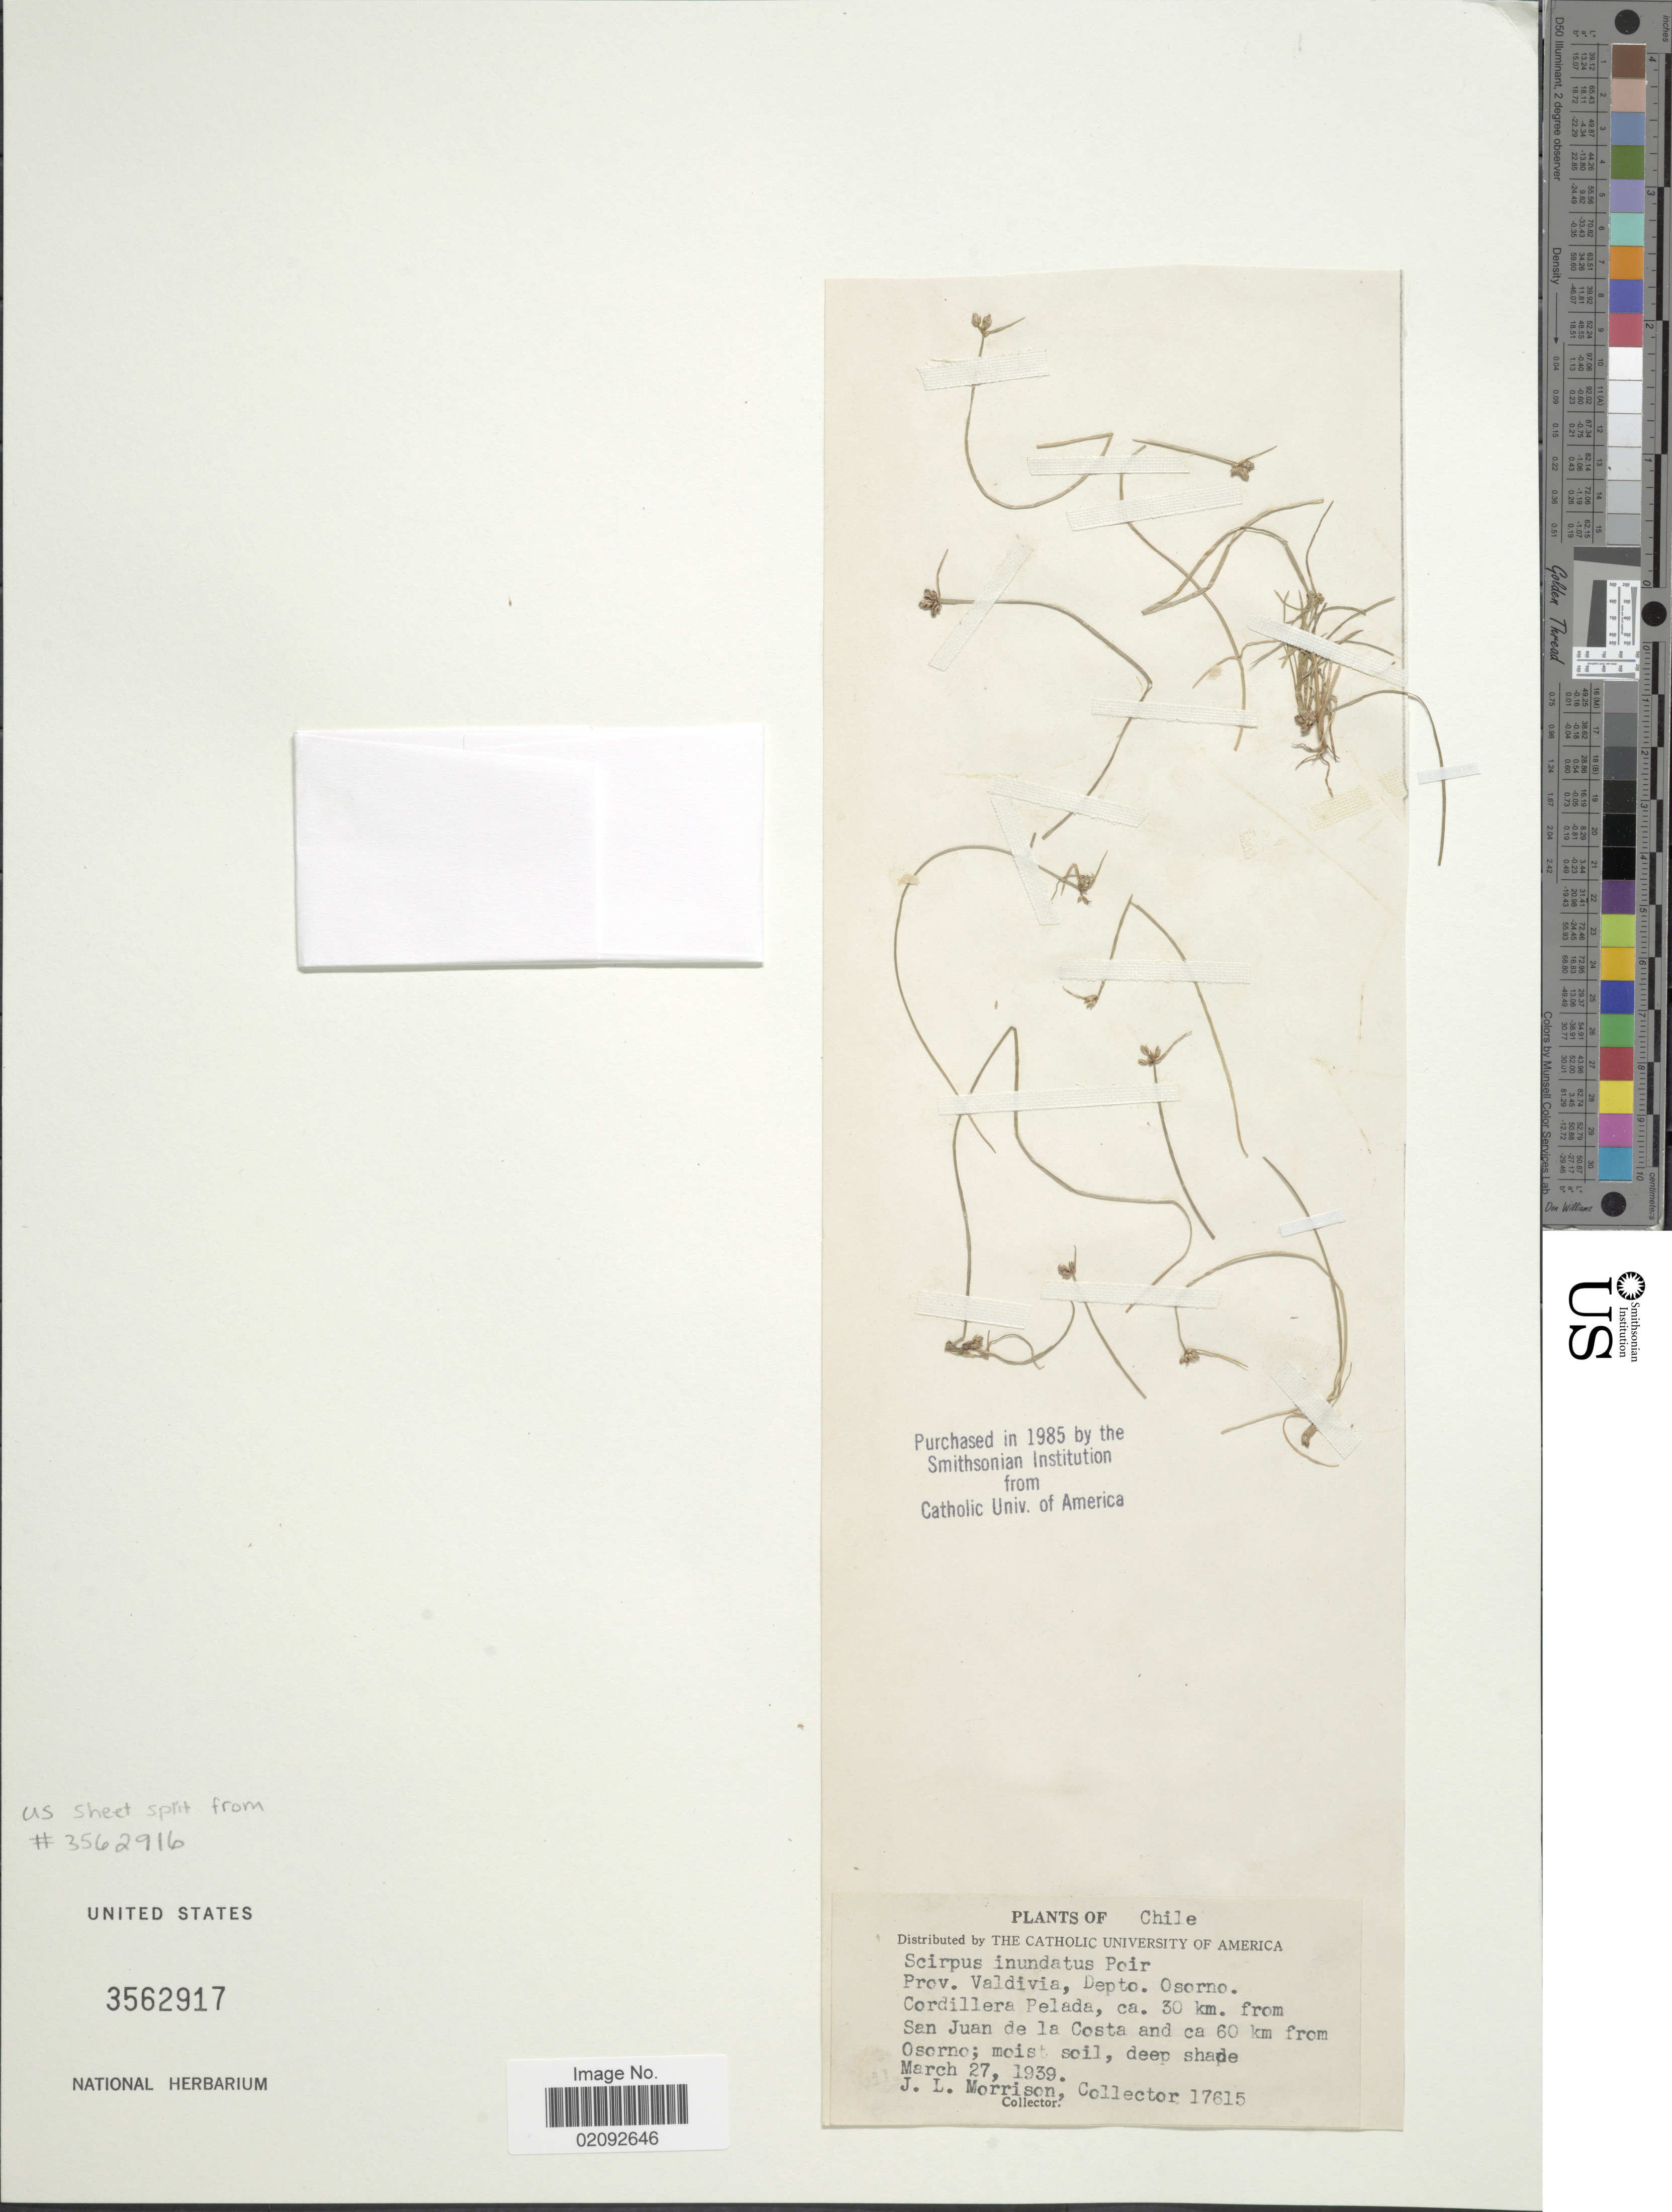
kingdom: Plantae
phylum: Tracheophyta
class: Liliopsida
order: Poales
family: Cyperaceae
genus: Isolepis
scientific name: Isolepis nigricans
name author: Kunth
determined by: Strong, Mark T., (BOT), Smithsonian Institution - National Museum of Natural History (UNITED STATES)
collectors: J. Morrison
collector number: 17615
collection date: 1939-03-27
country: Chile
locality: Prov. Valdicia, Dpto. Osorno, Cordillera Pelada, ca. 30 km. from San Juan de la Costa and ca. 60 km from Osorno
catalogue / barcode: US 3562917